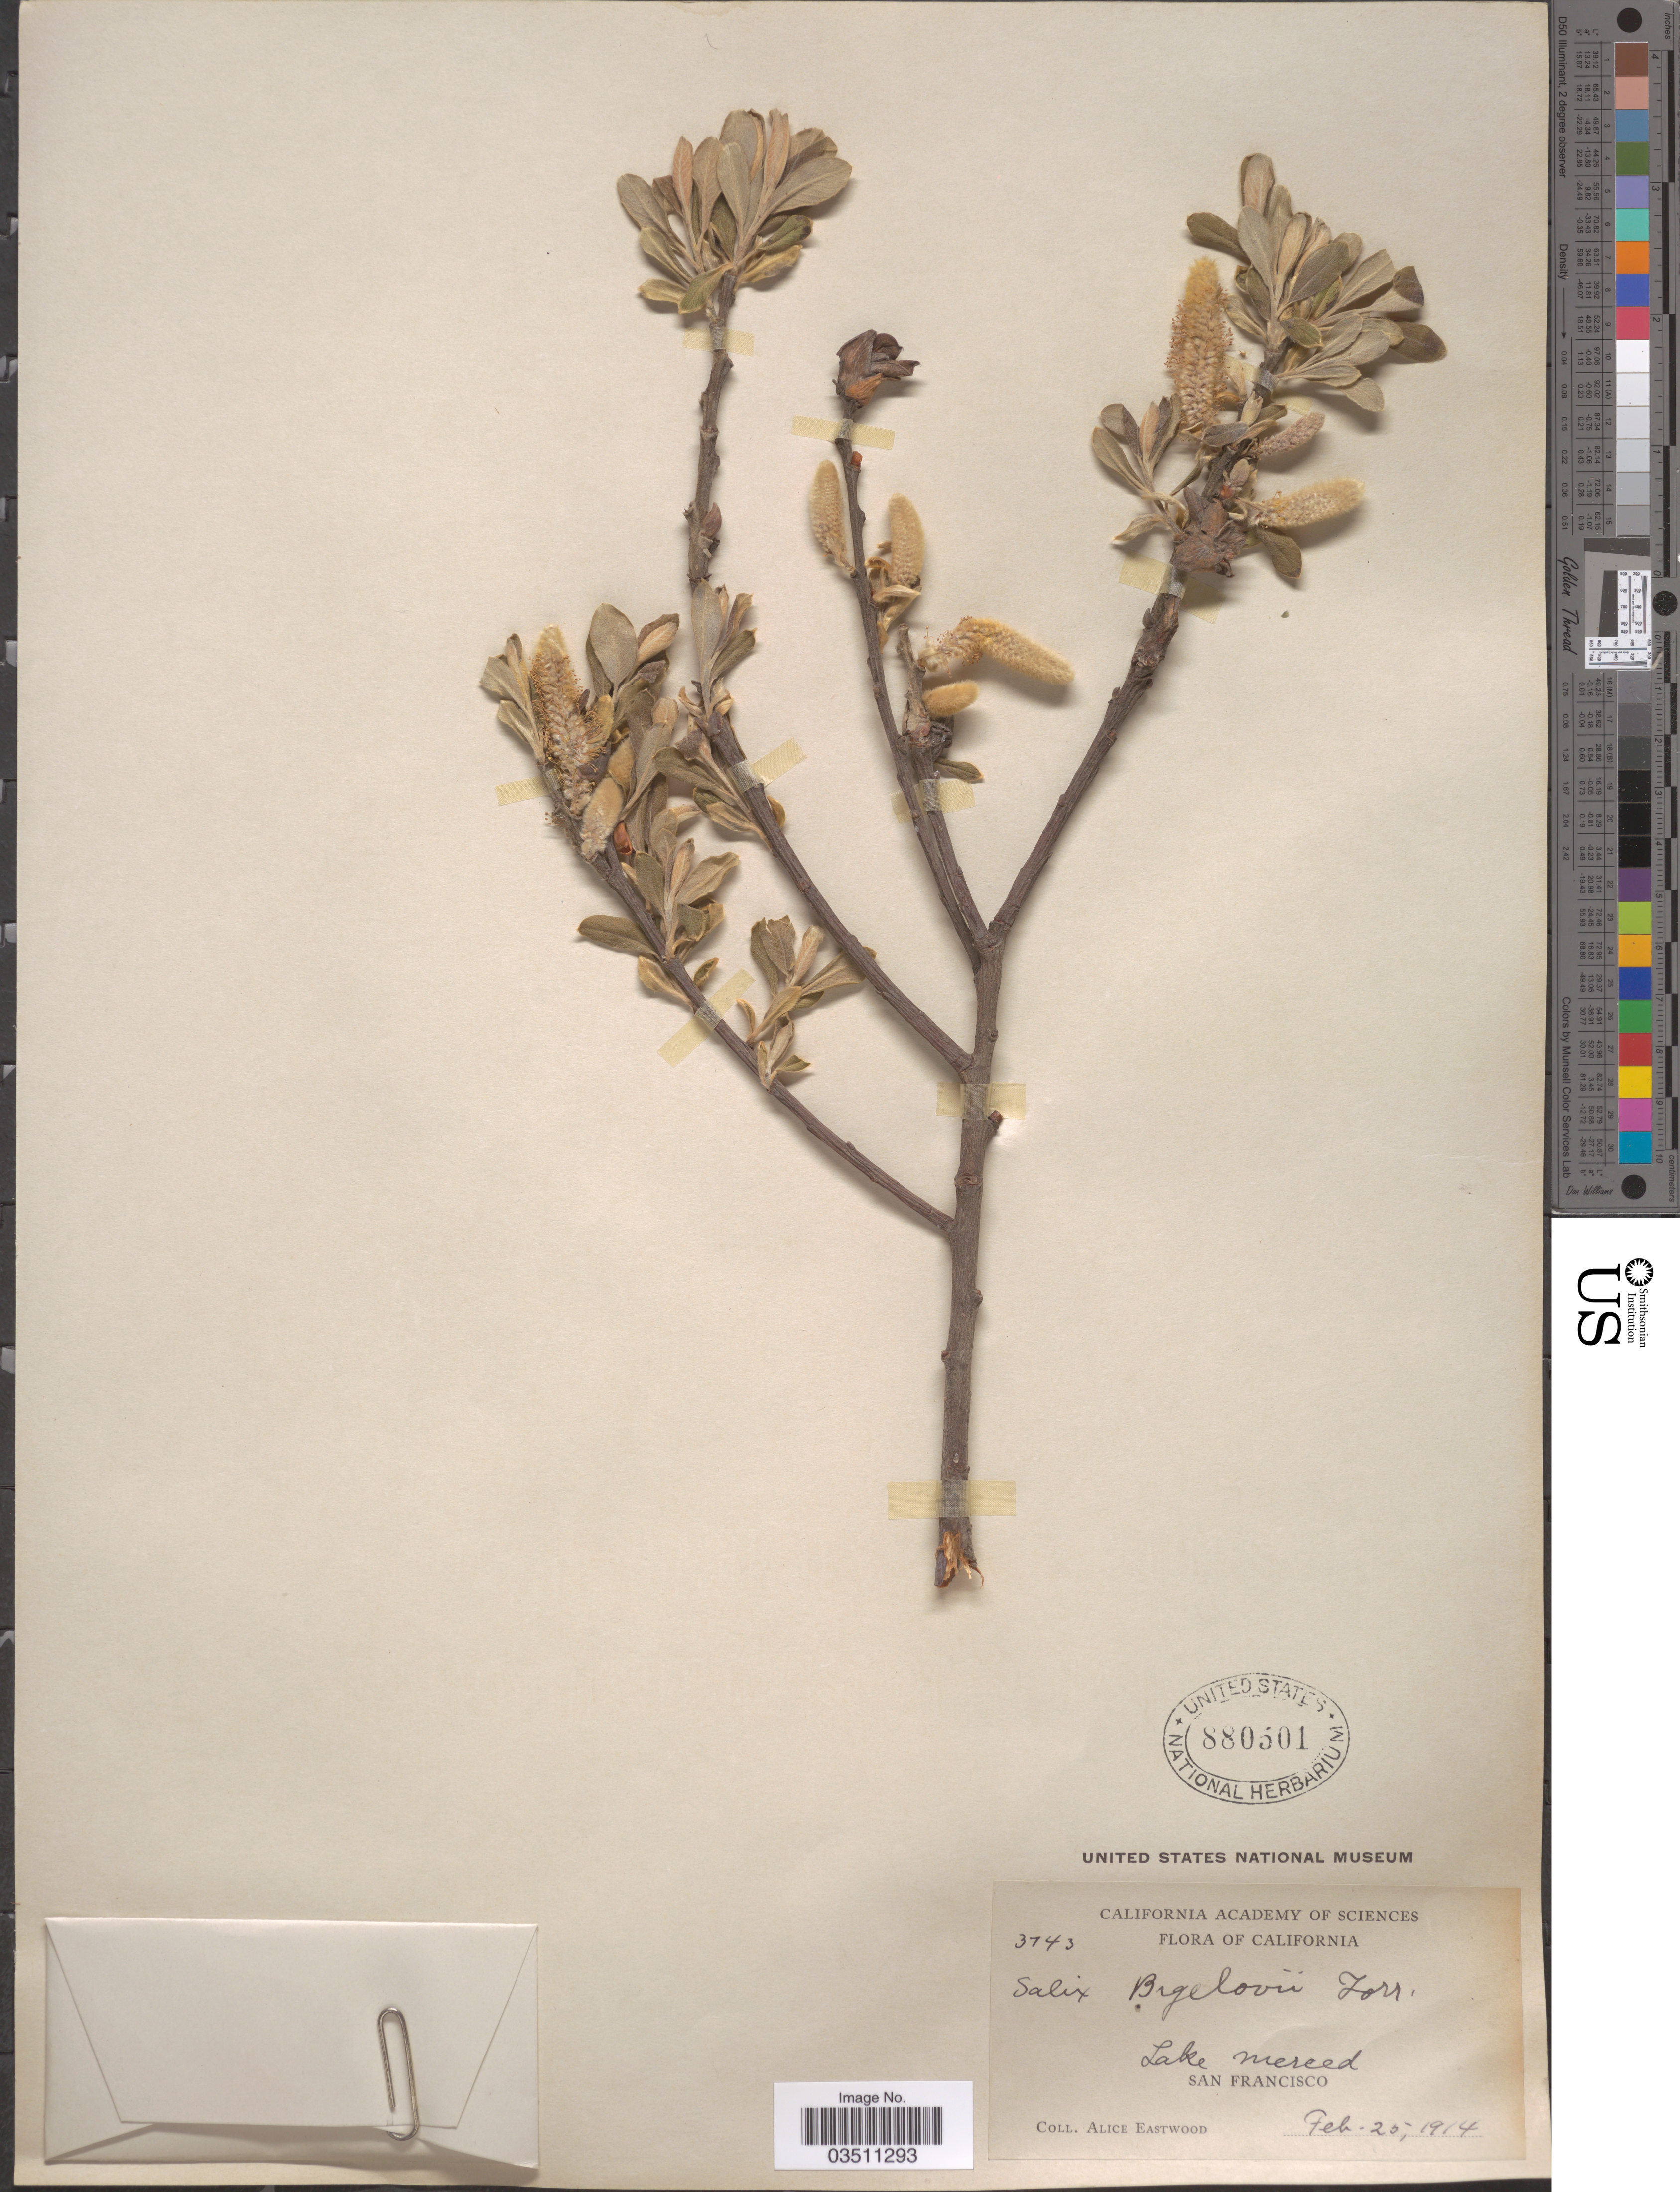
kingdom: Plantae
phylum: Tracheophyta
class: Magnoliopsida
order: Malpighiales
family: Salicaceae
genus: Salix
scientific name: Salix lasiolepis var. bigelovii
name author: Benth.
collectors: A. Eastwood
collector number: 3743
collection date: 1914-02-25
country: United States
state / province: California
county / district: San Francisco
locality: Lake Merced. San Francisco.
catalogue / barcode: US 880501